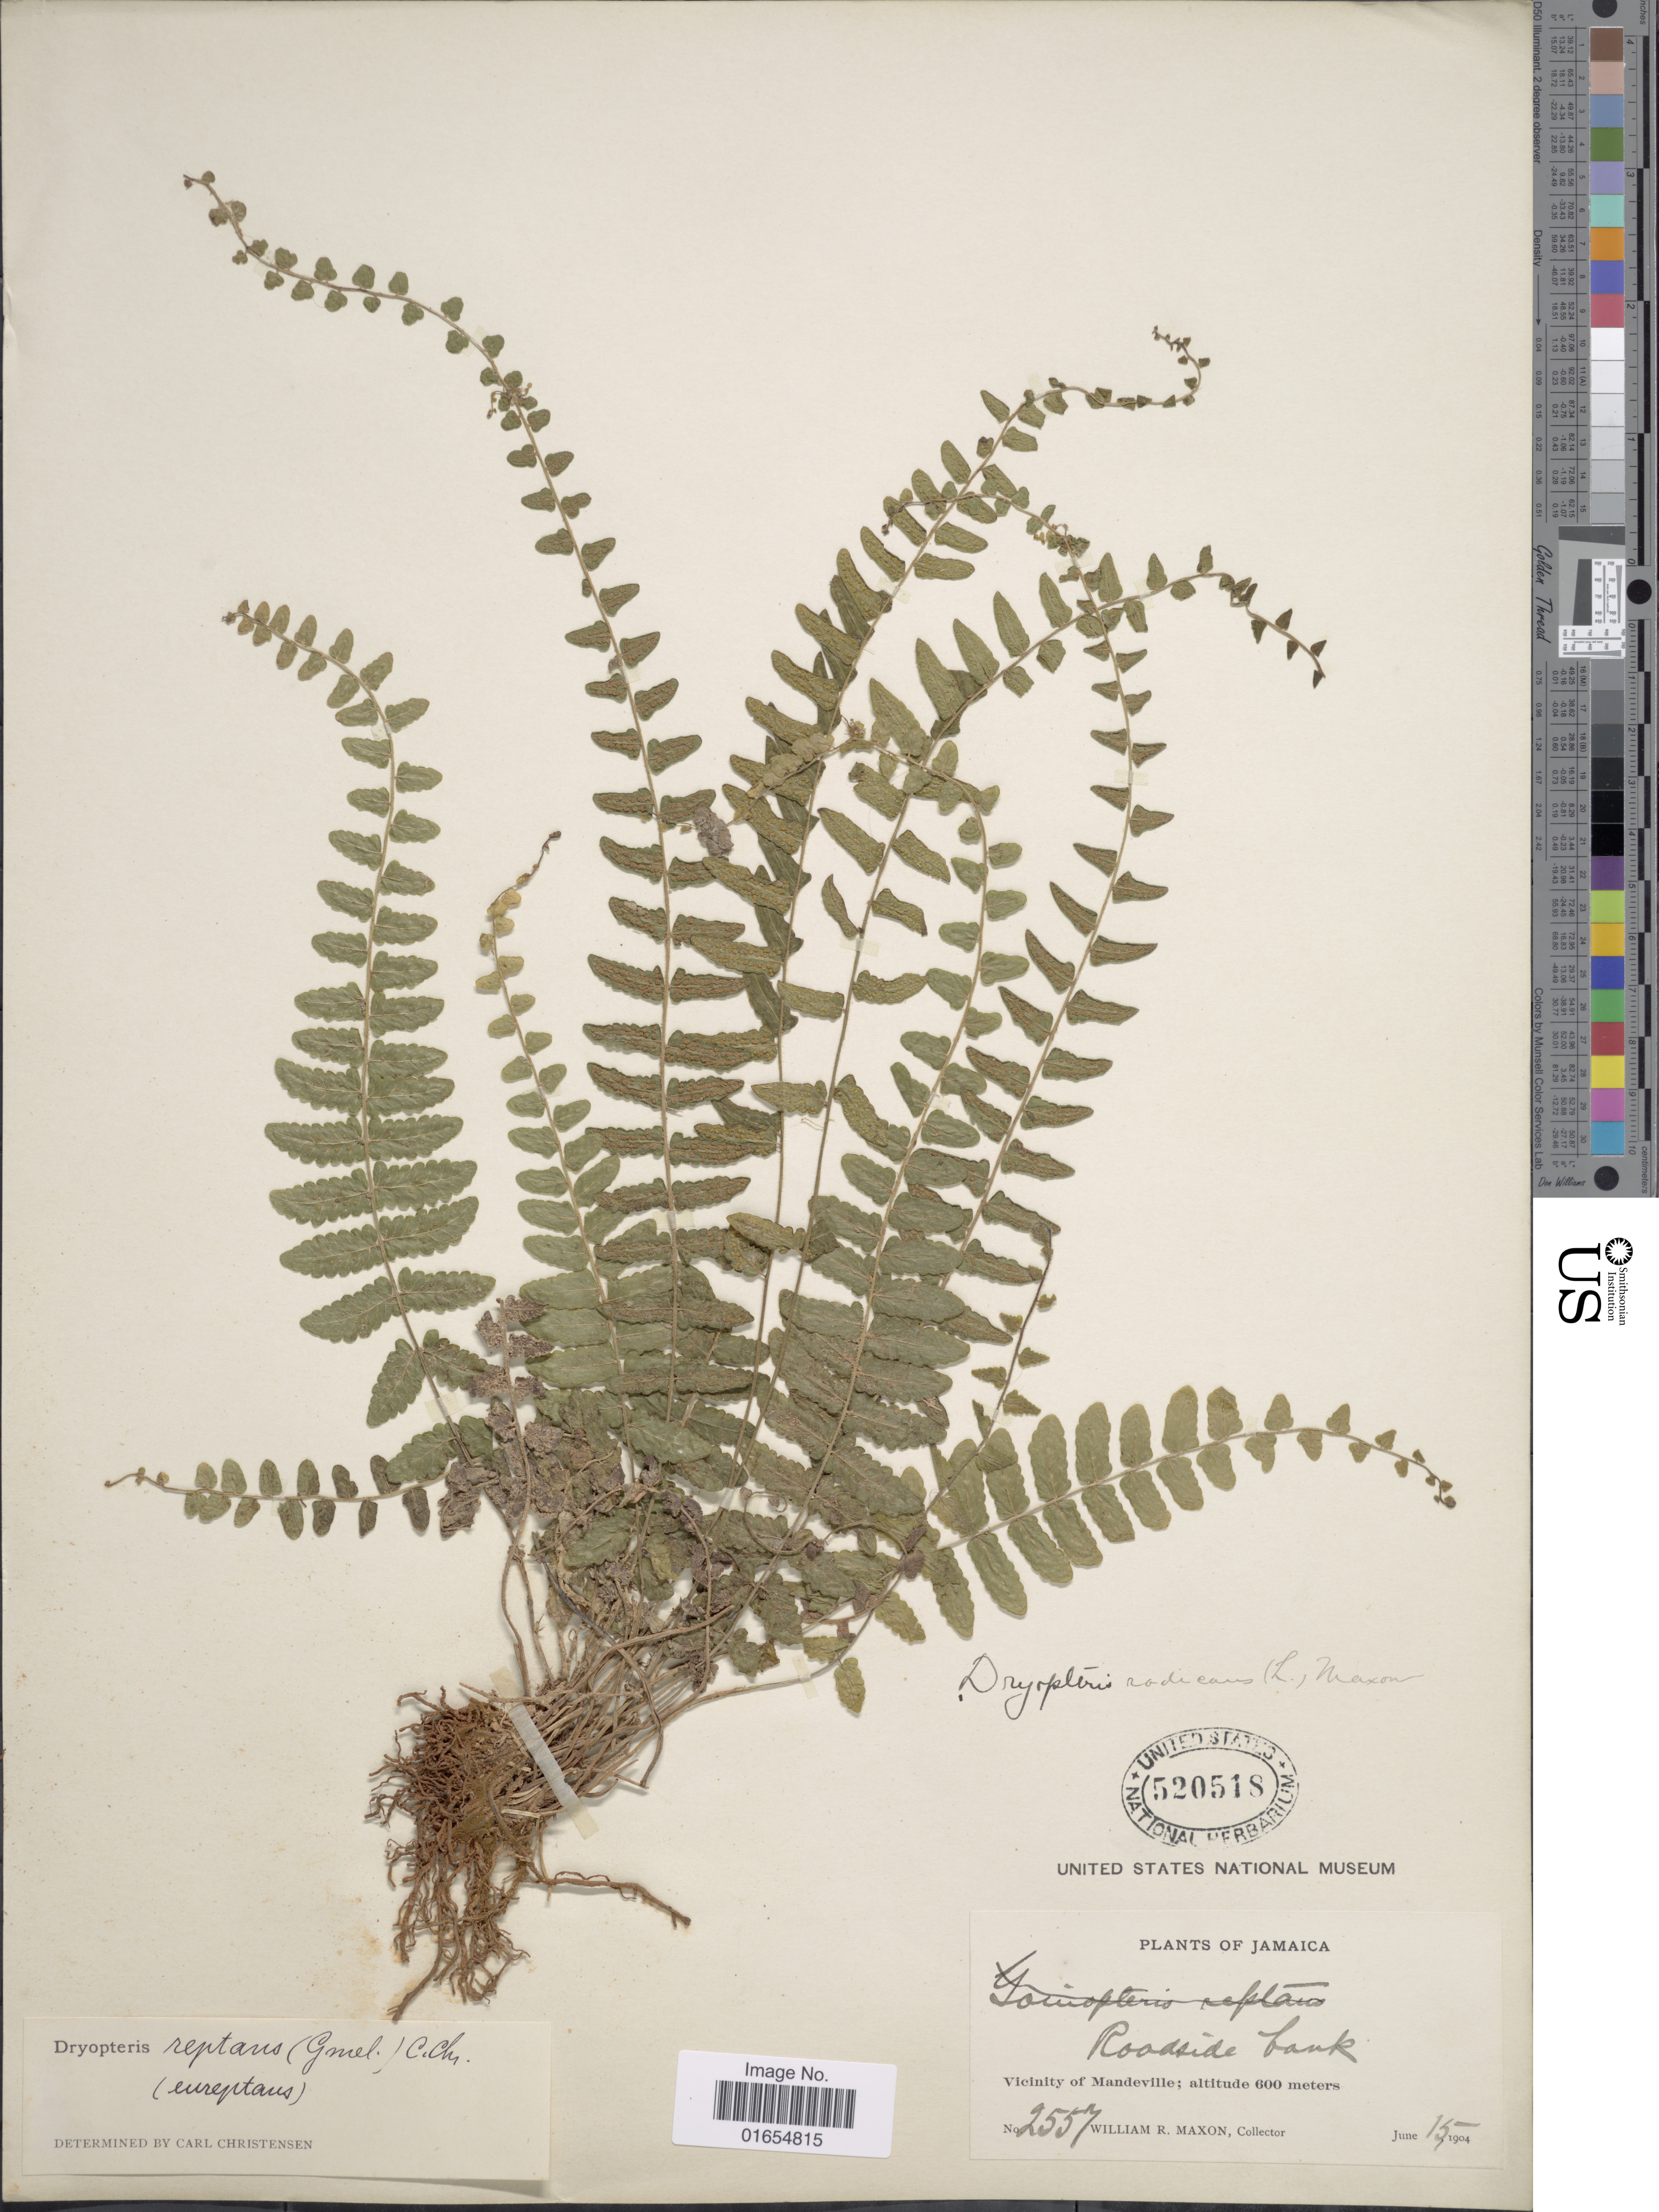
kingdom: Plantae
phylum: Tracheophyta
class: Polypodiopsida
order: Polypodiales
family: Thelypteridaceae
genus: Goniopteris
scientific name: Goniopteris reptans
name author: (J.F. Gmel.) C. Presl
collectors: W. R. Maxon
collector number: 2557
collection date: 1904-06-15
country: Jamaica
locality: Vicinity of Mandeville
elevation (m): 600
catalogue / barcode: US 520518